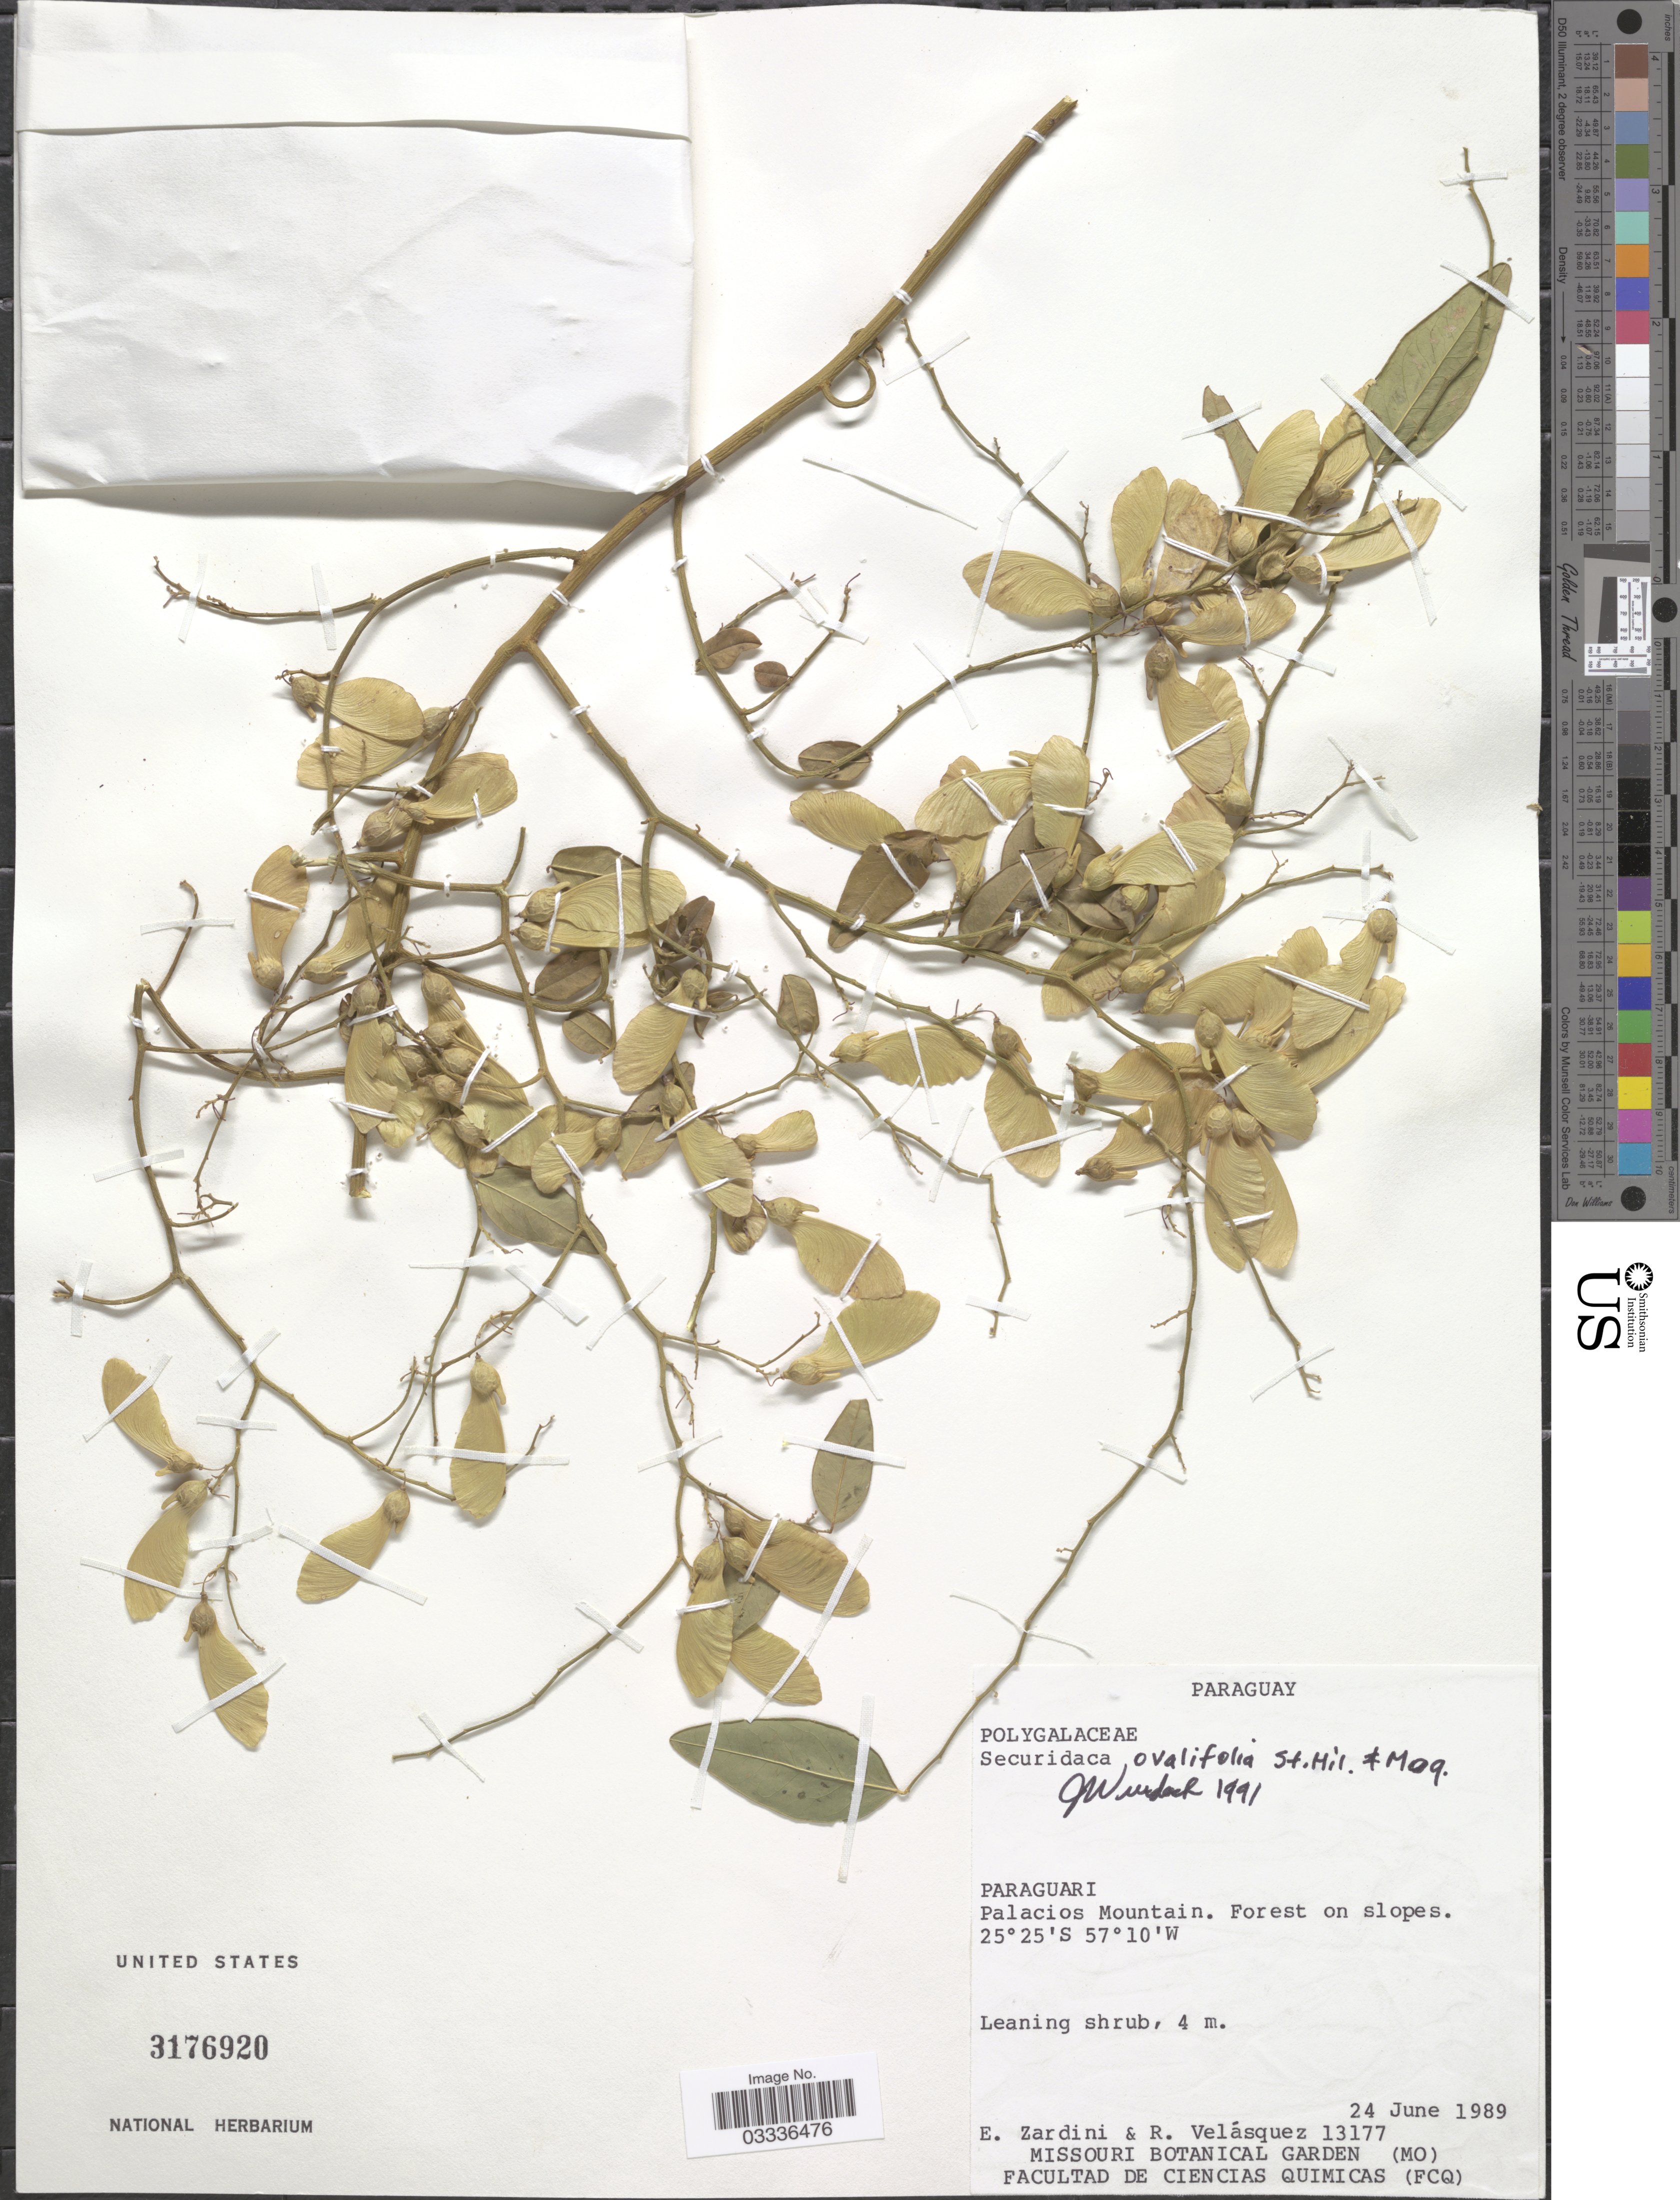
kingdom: Plantae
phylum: Tracheophyta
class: Magnoliopsida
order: Fabales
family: Polygalaceae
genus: Securidaca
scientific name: Securidaca ovalifolia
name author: A. St.-Hil.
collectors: E. Zardini & R. Velásquez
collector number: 13177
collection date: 1989-06-24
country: Paraguay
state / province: Paraguari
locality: Palacios Mountain.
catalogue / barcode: US 3176920